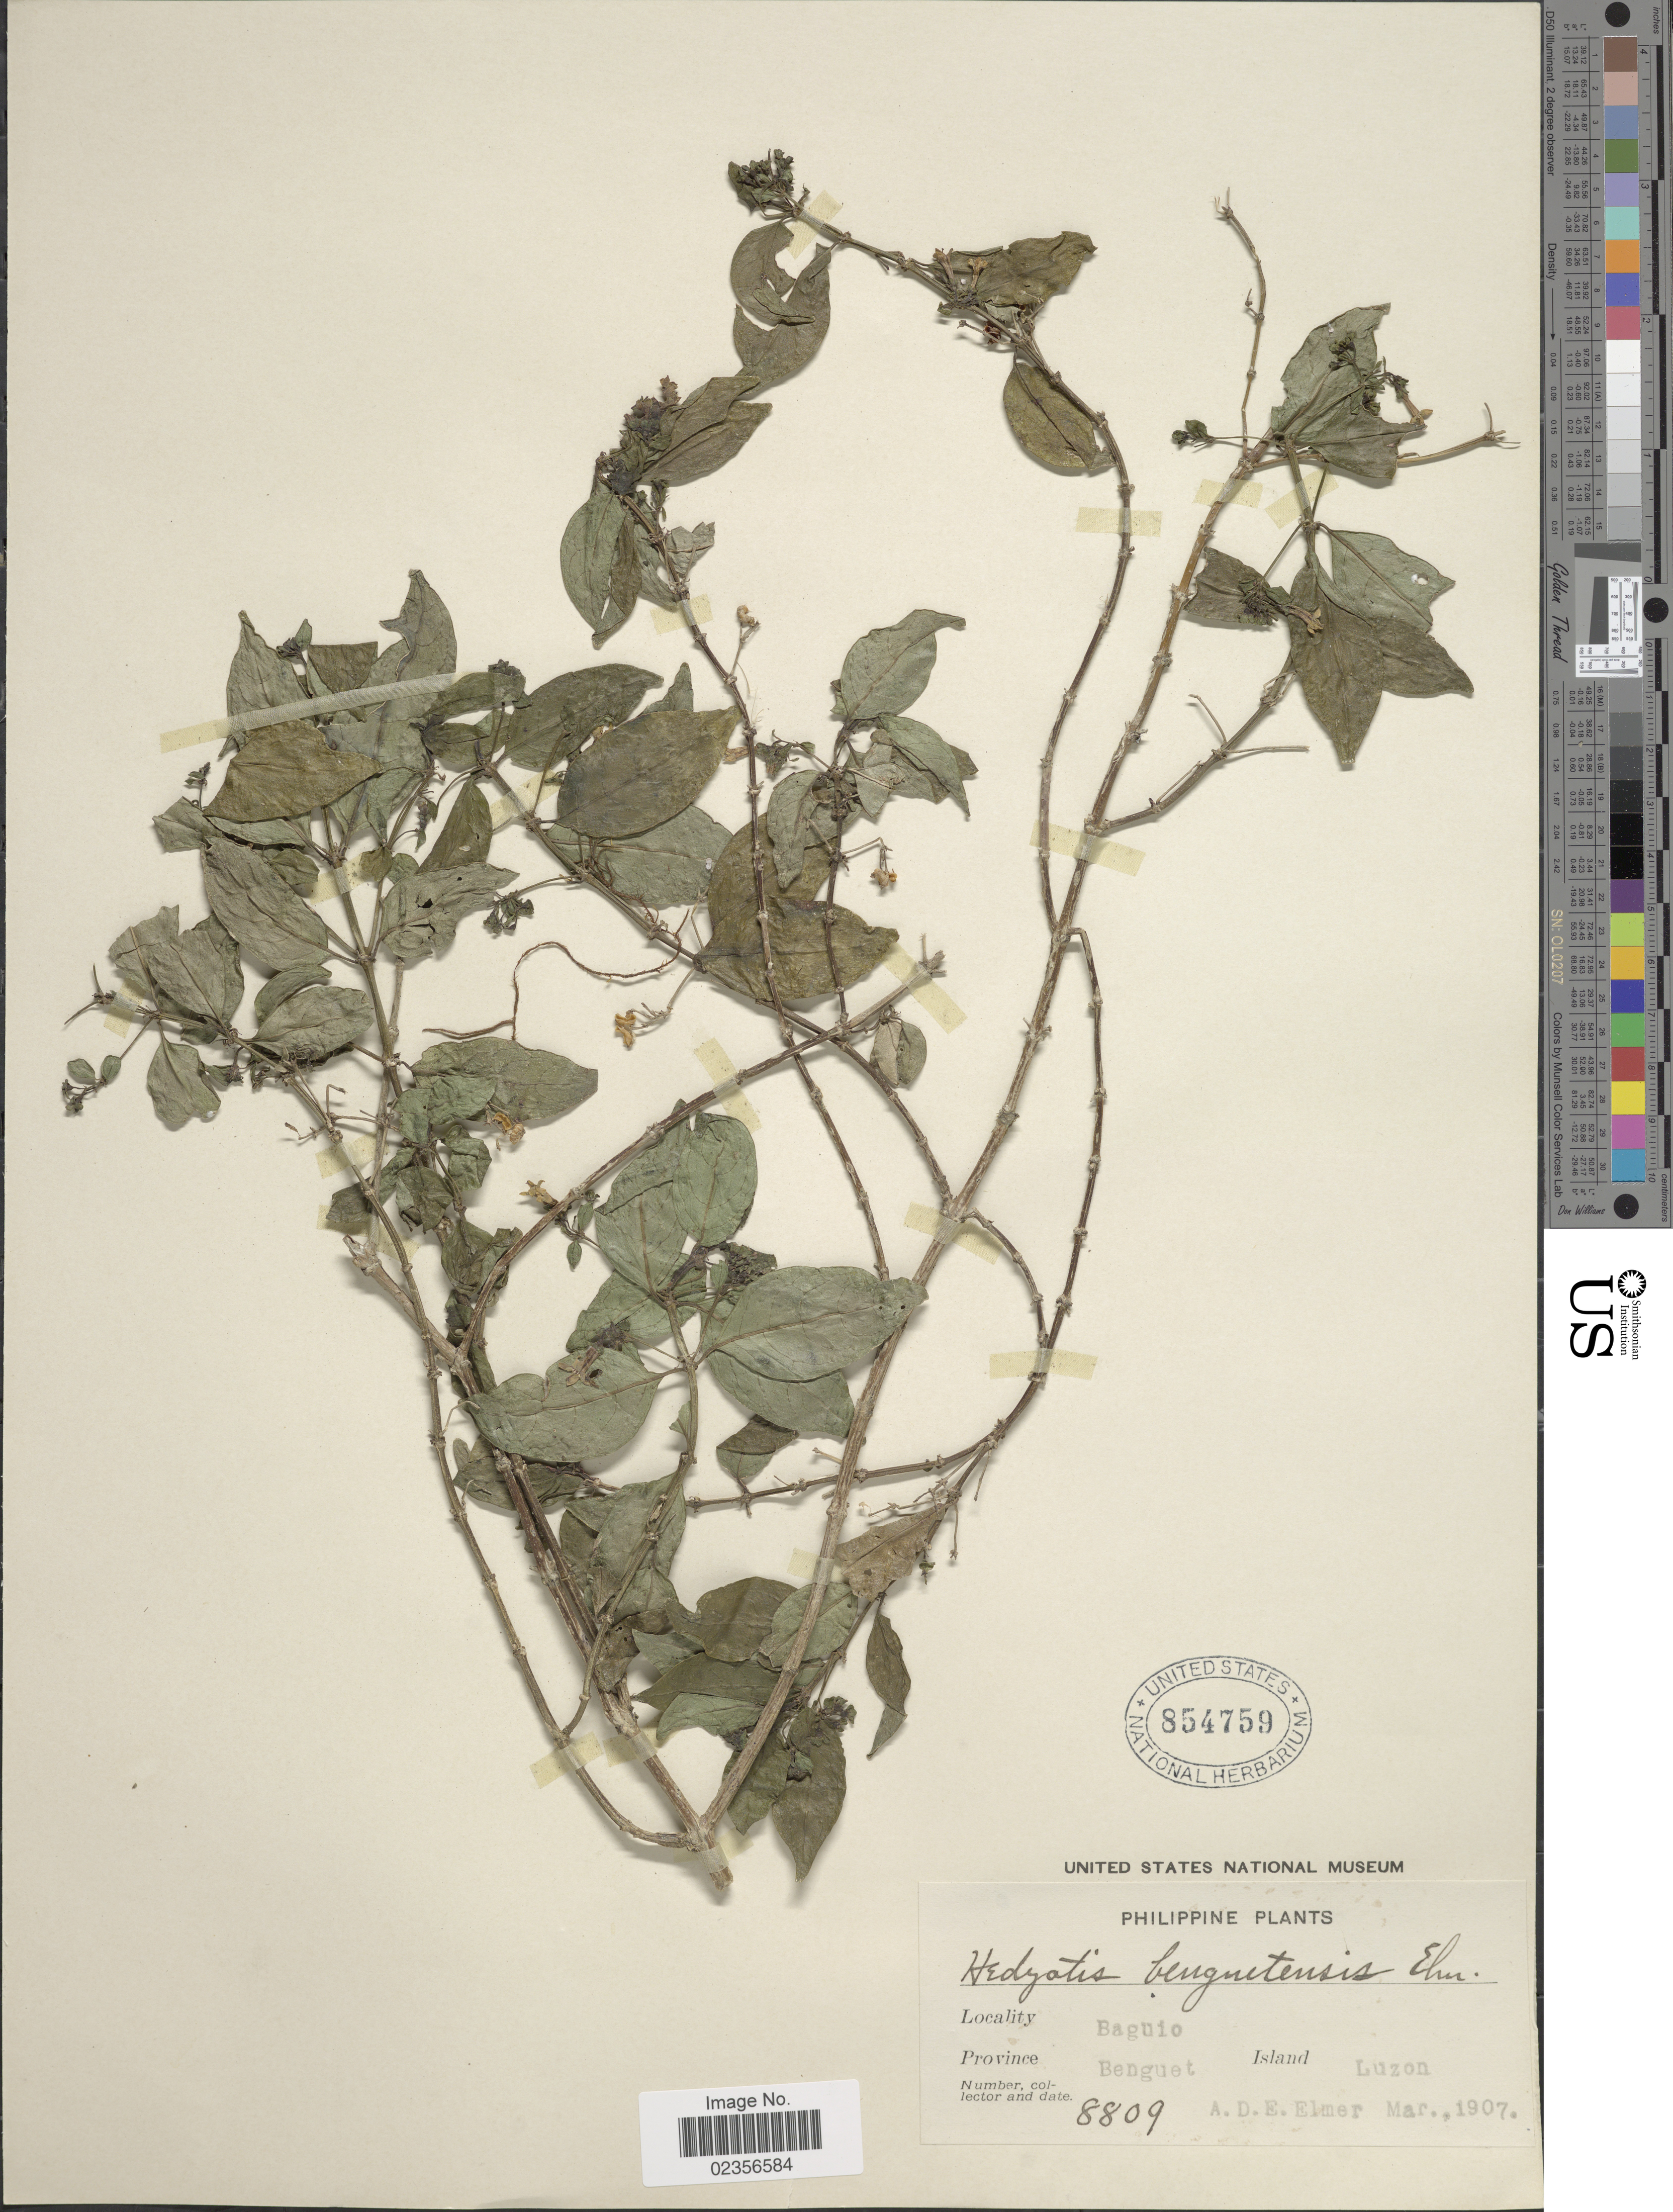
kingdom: Plantae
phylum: Tracheophyta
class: Magnoliopsida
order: Gentianales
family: Rubiaceae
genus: Hedyotis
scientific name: Hedyotis benguetensis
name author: Elmer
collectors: A. D. E. Elmer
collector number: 8809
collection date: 1907-03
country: Philippines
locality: Baguio. Province Benguet. Island Luzon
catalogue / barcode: US 854759